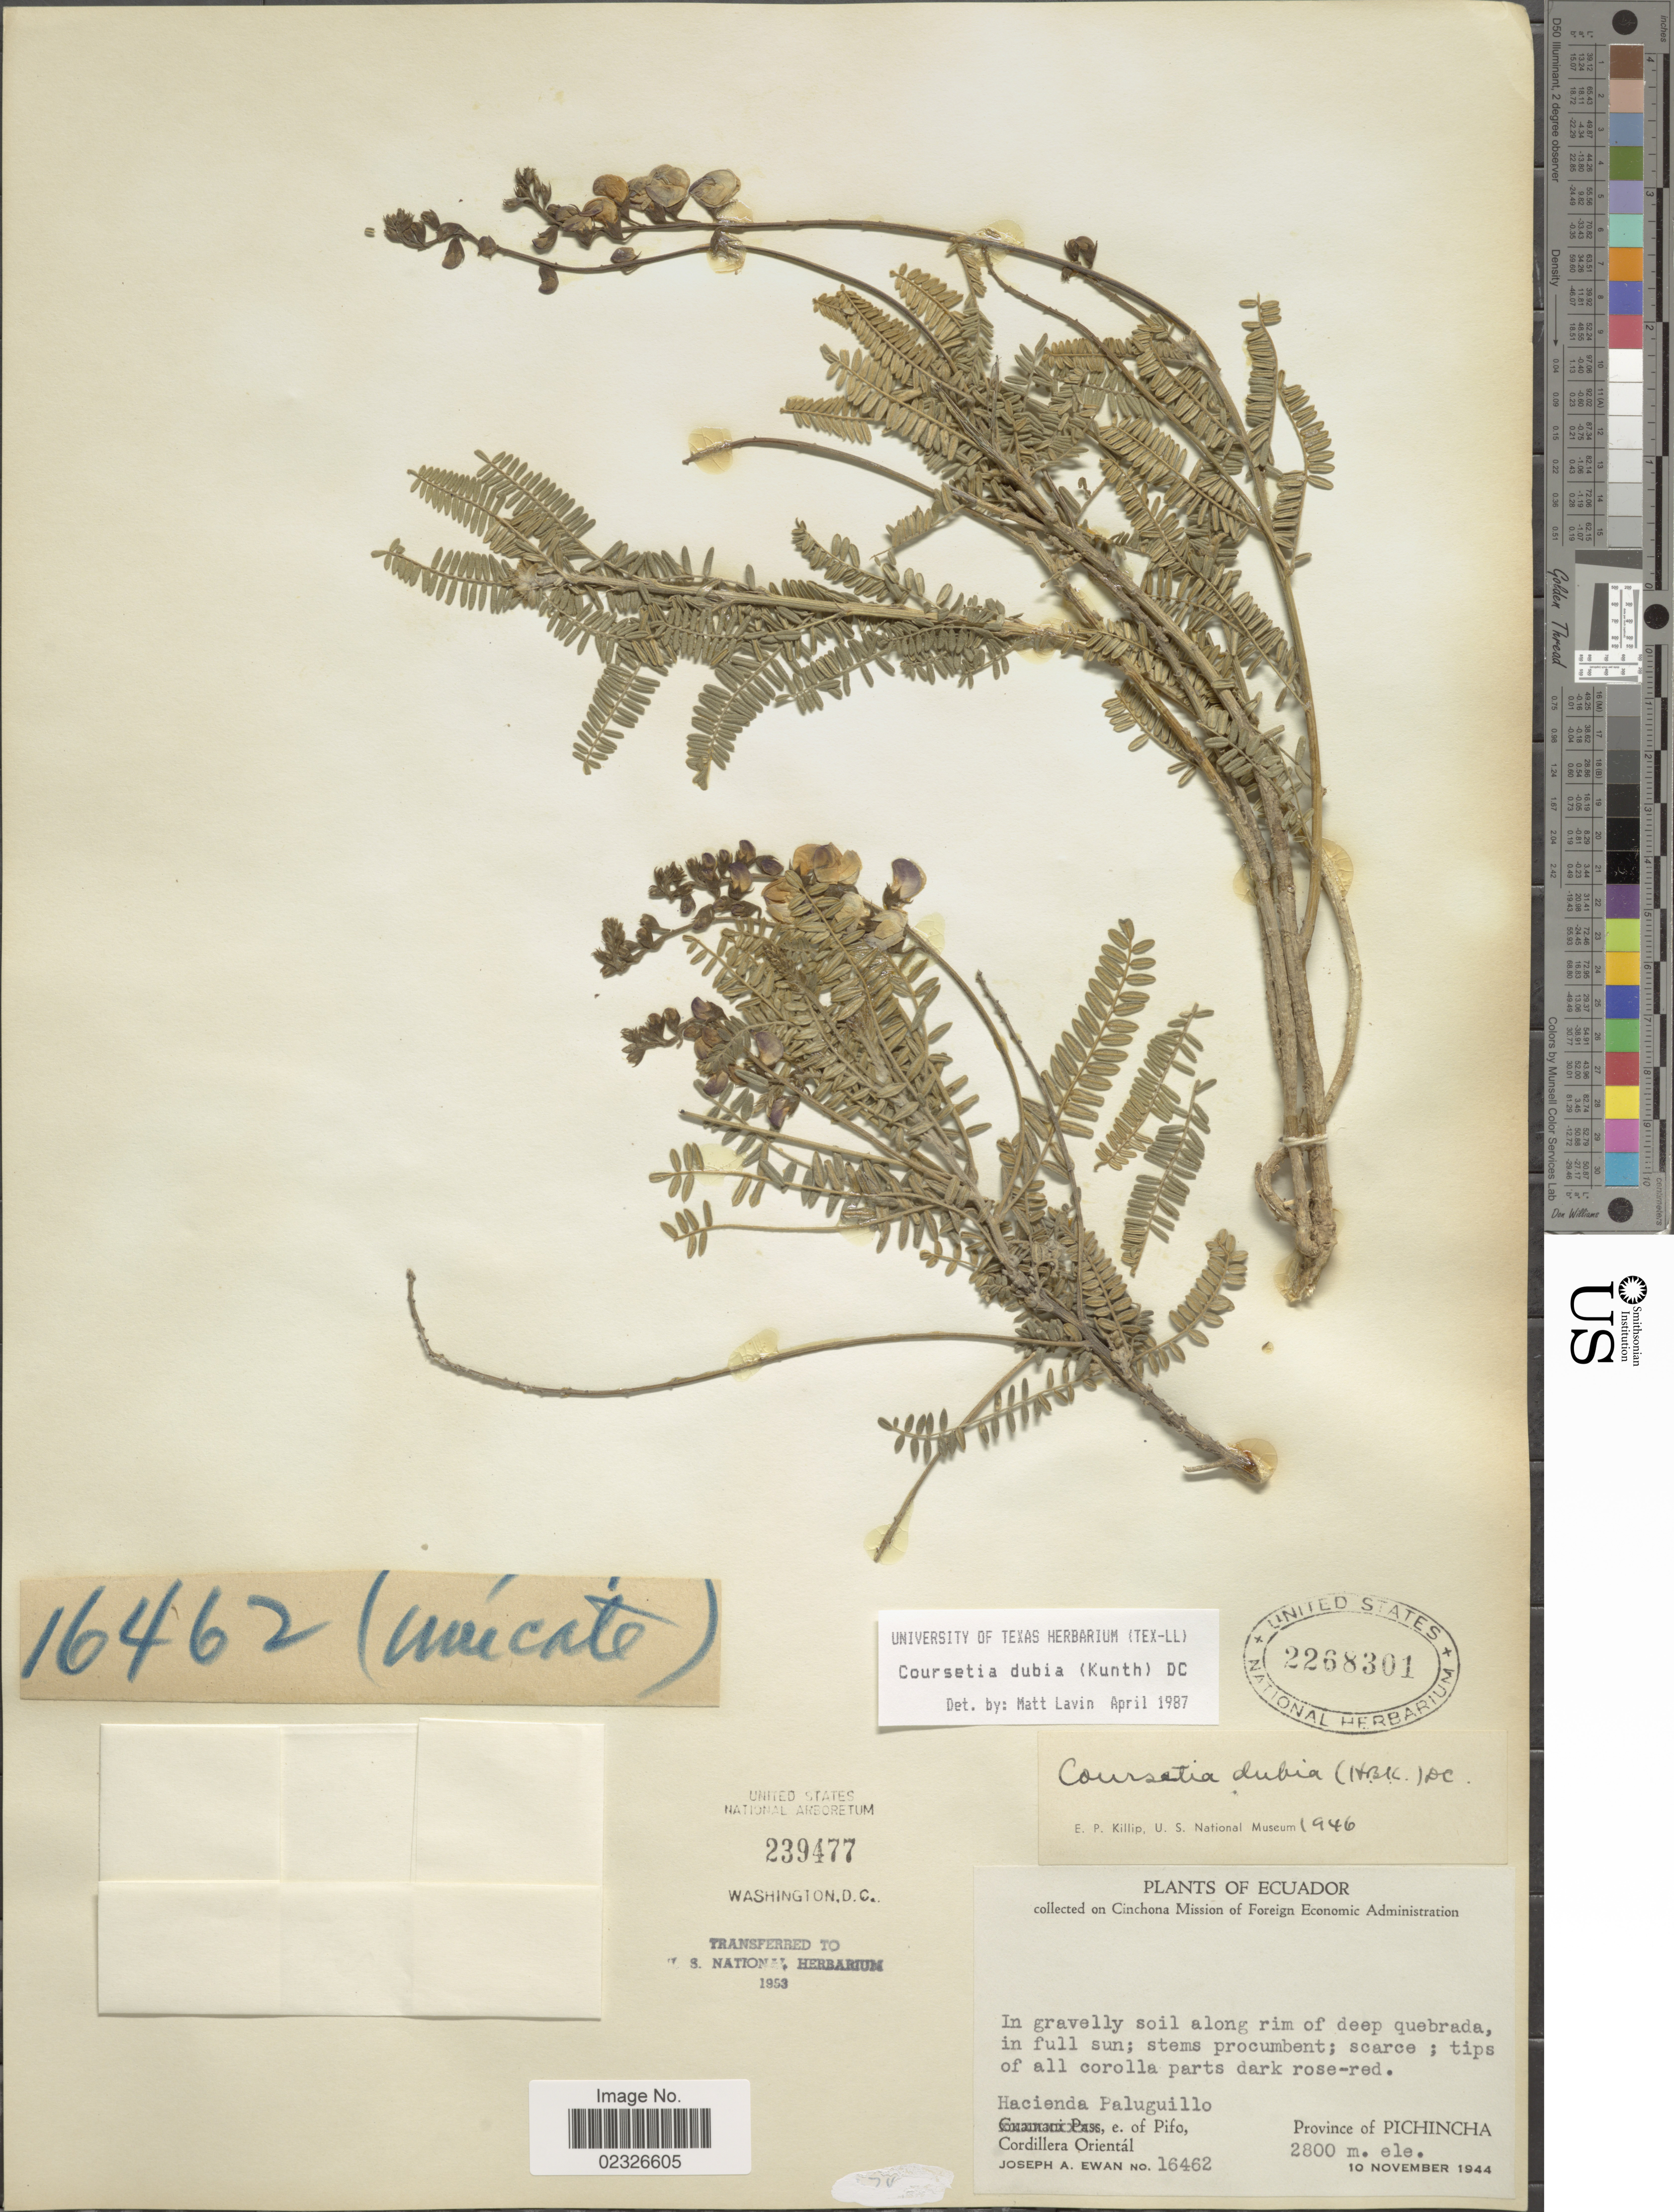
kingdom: Plantae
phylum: Tracheophyta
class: Magnoliopsida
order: Fabales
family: Fabaceae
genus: Coursetia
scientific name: Coursetia dubia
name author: (Kunth) DC.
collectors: J. A. Ewan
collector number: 16462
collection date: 1944-11-10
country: Ecuador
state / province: Pichincha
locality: HAcienda Paluguillo, e. of Pifo, Cordillera Oriental. Province of Pichincha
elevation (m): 2800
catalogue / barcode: US 2268301